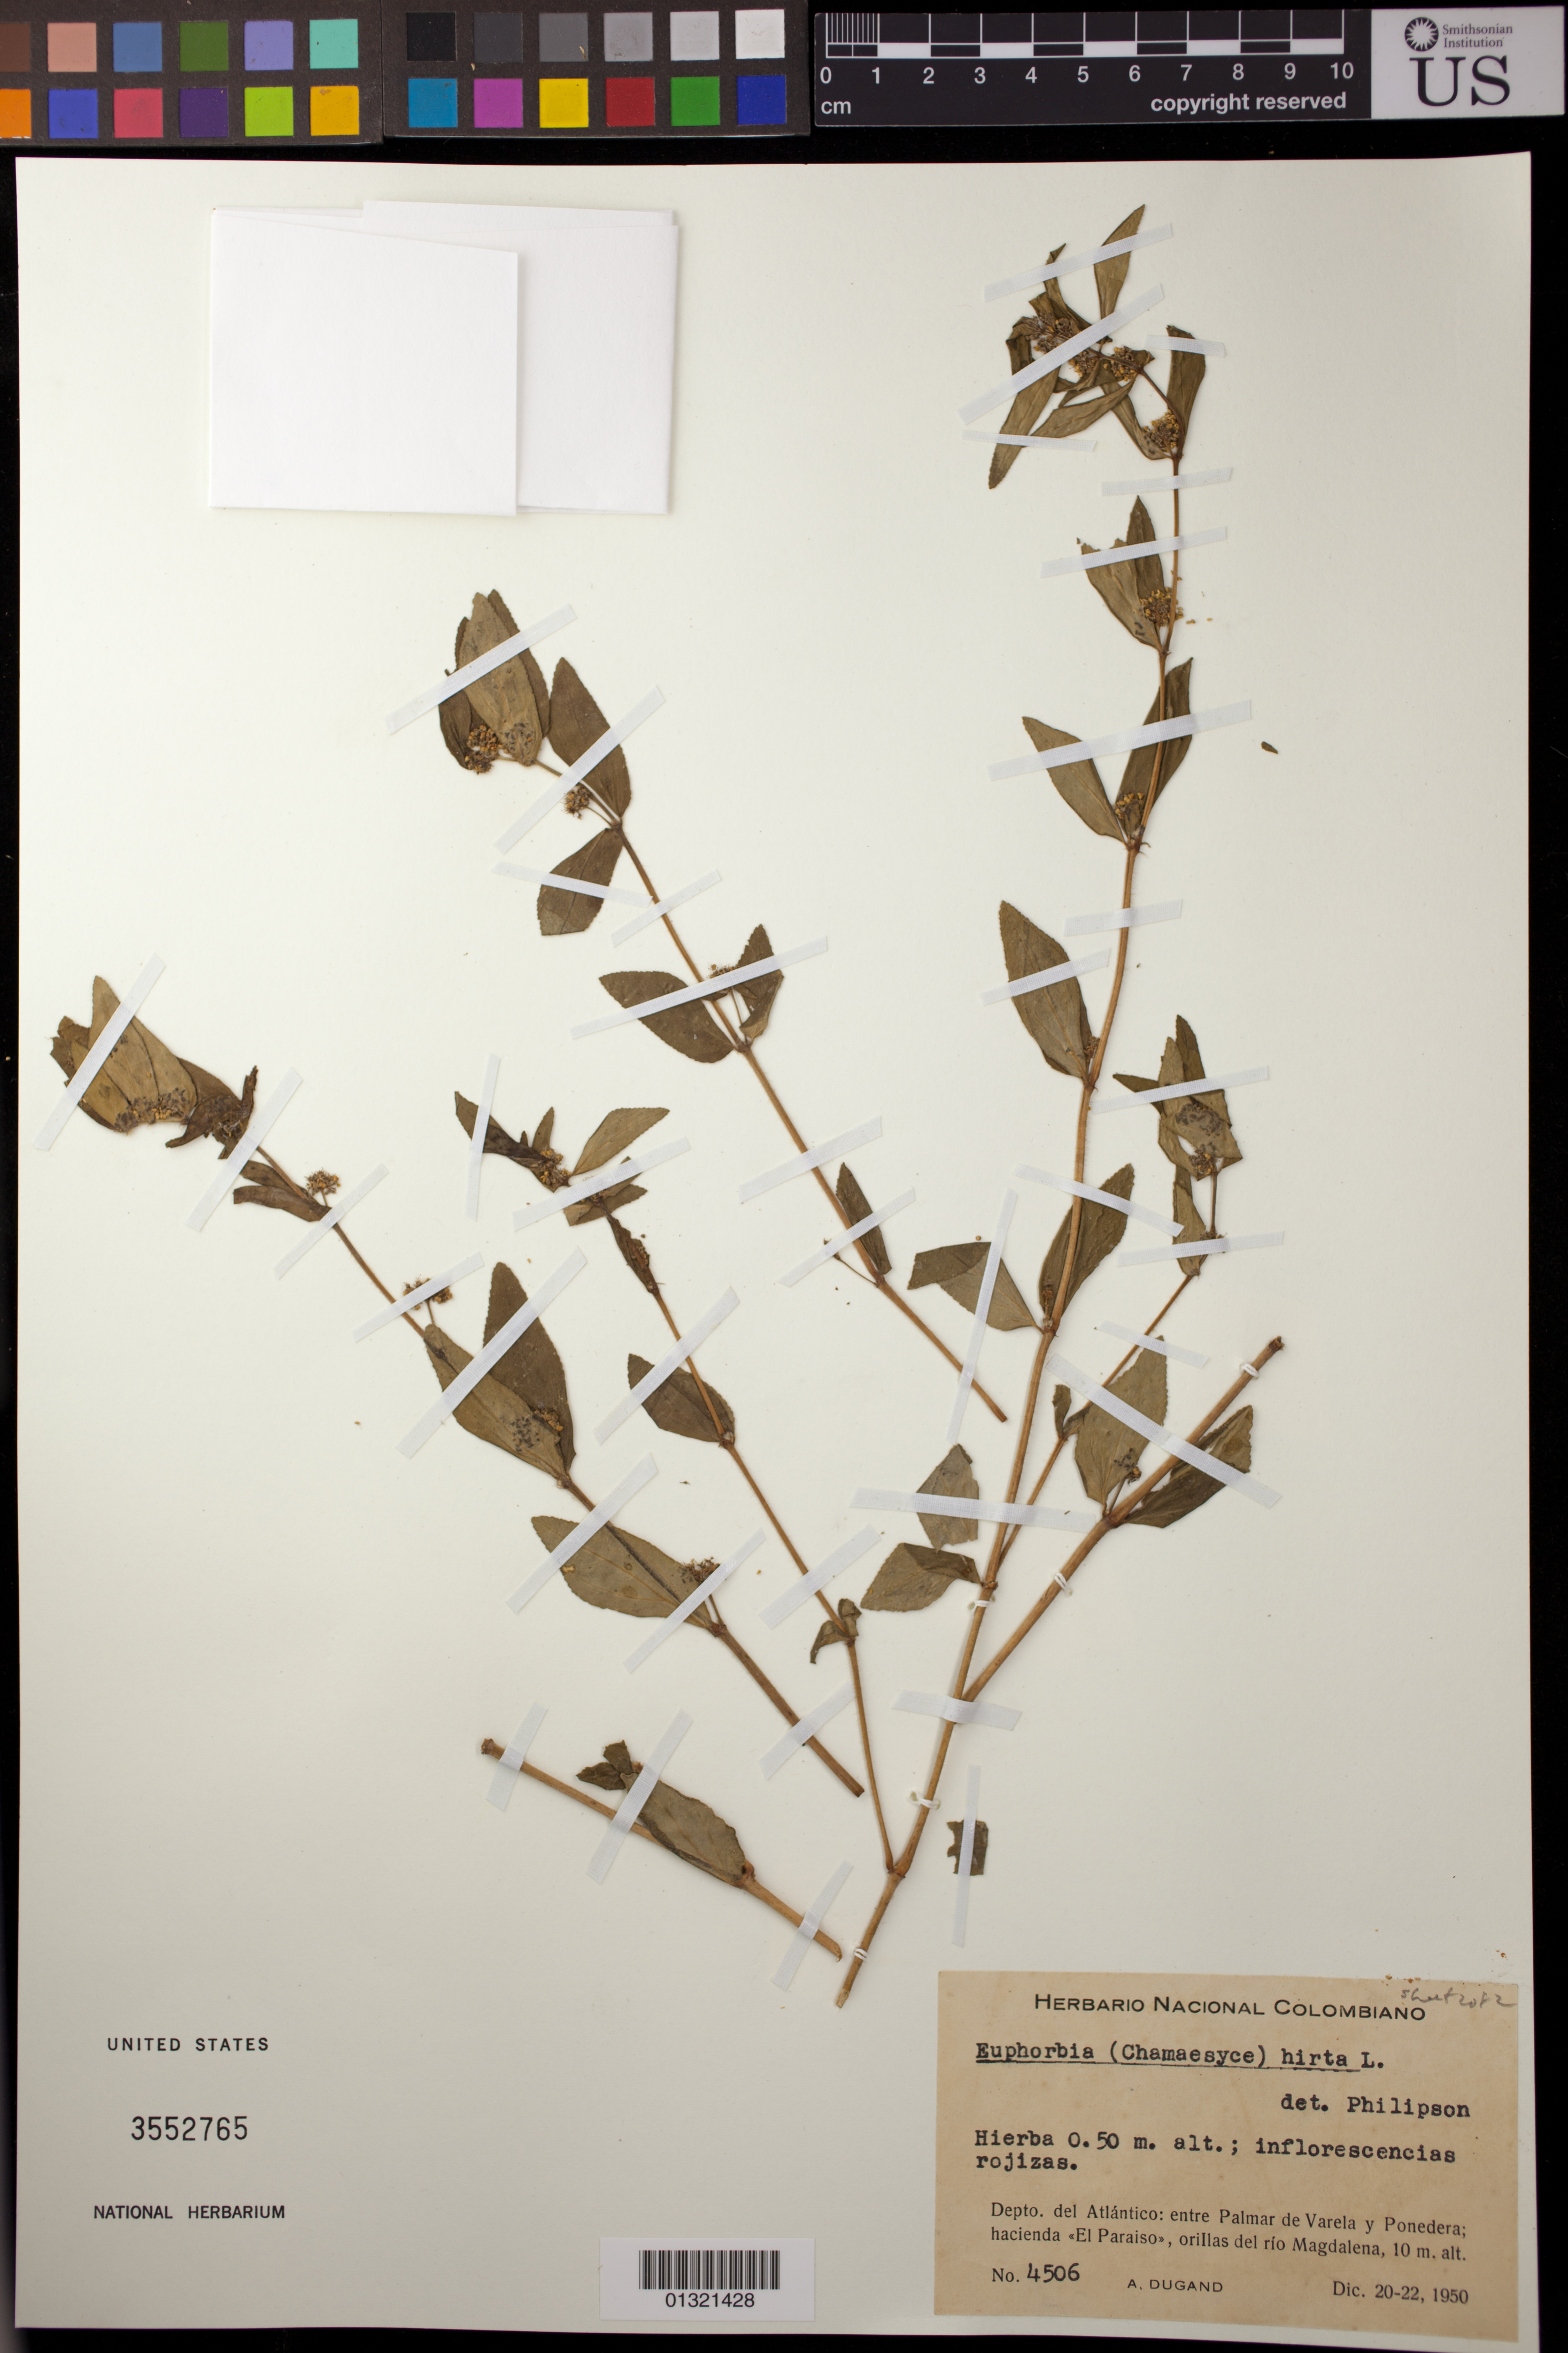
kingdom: Plantae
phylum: Tracheophyta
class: Magnoliopsida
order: Malpighiales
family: Euphorbiaceae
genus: Euphorbia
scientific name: Euphorbia hirta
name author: L.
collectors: A. Dugand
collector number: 4506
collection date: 1950-12-20/1950-12-22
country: Colombia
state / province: Atlántico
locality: Entre Palmar de Varela y Ponedera; hacienda "El Paraiso", orillas del río Magdalena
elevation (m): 10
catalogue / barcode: US 3552765